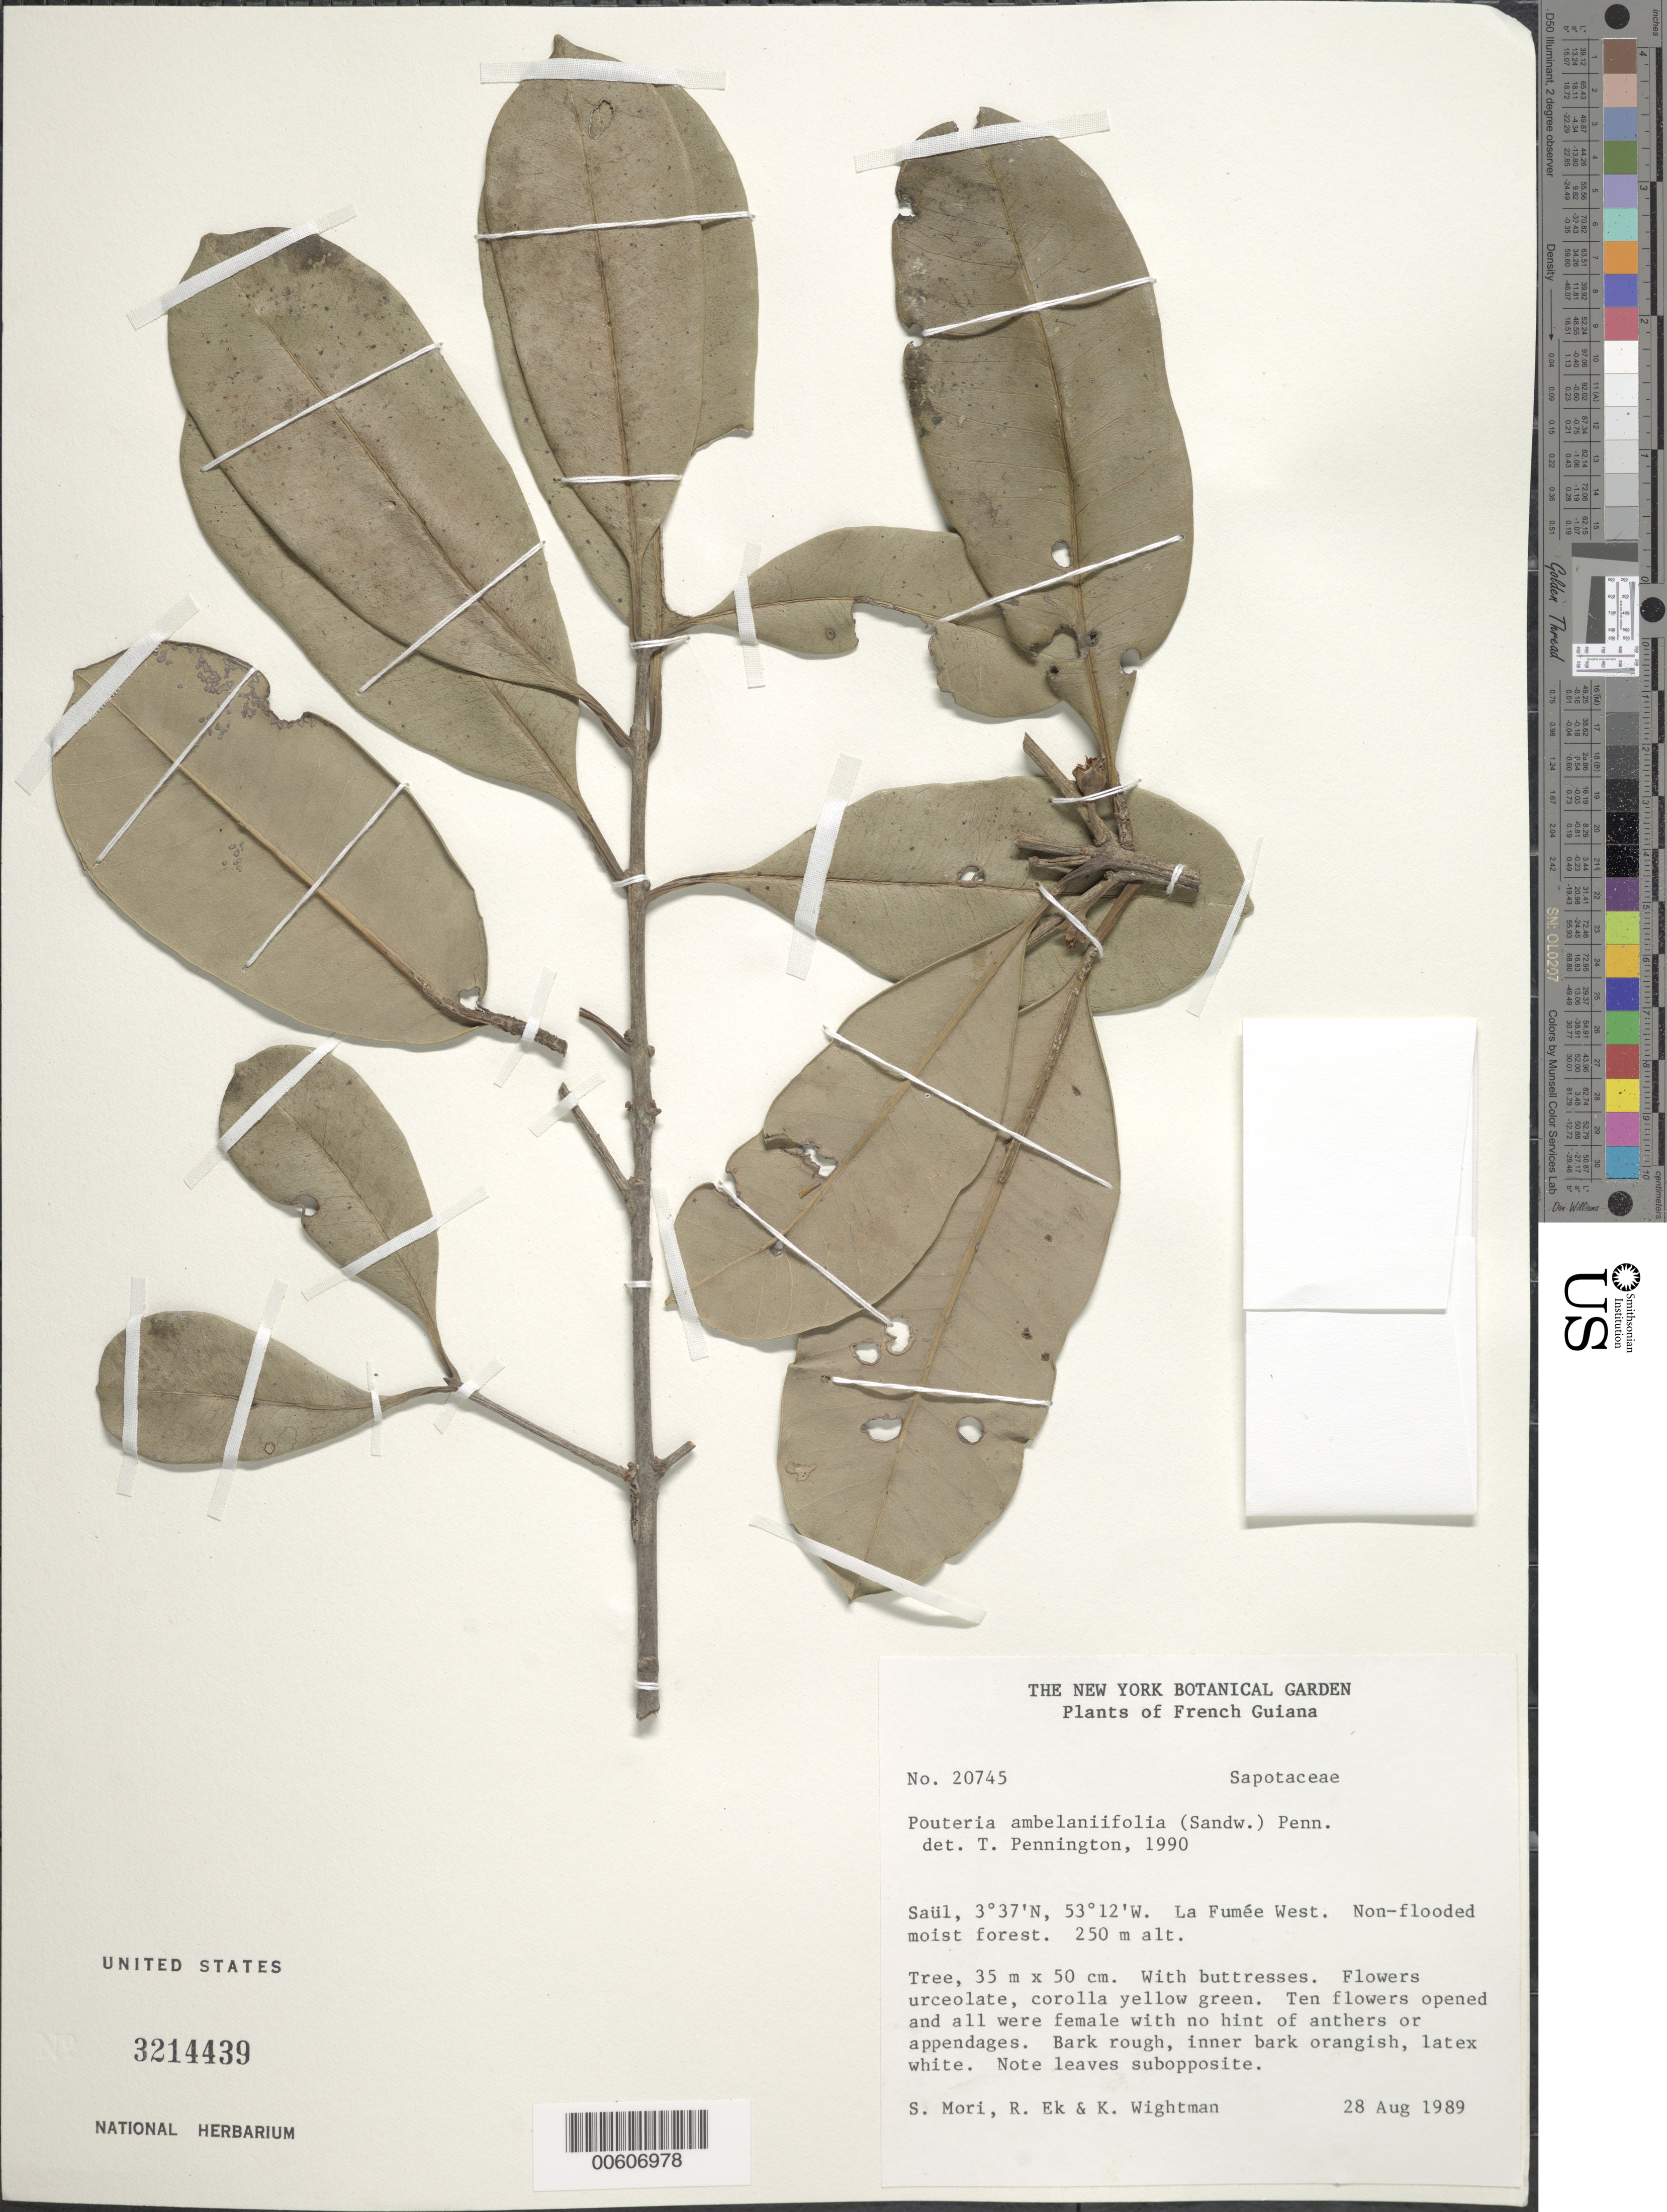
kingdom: Plantae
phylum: Tracheophyta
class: Magnoliopsida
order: Ericales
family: Sapotaceae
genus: Pouteria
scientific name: Pouteria ambelaniifolia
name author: (Sandwith) T.D. Penn.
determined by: Pennington, T. D., (K)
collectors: S. Mori, J. Gebhards, N. Stevens & N. Ishikawa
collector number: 20745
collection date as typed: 28-Aug-89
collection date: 1989-08-28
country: French Guiana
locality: Saül, La Fumée Oeste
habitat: Non-flooded moist forest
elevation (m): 250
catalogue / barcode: US 3214439